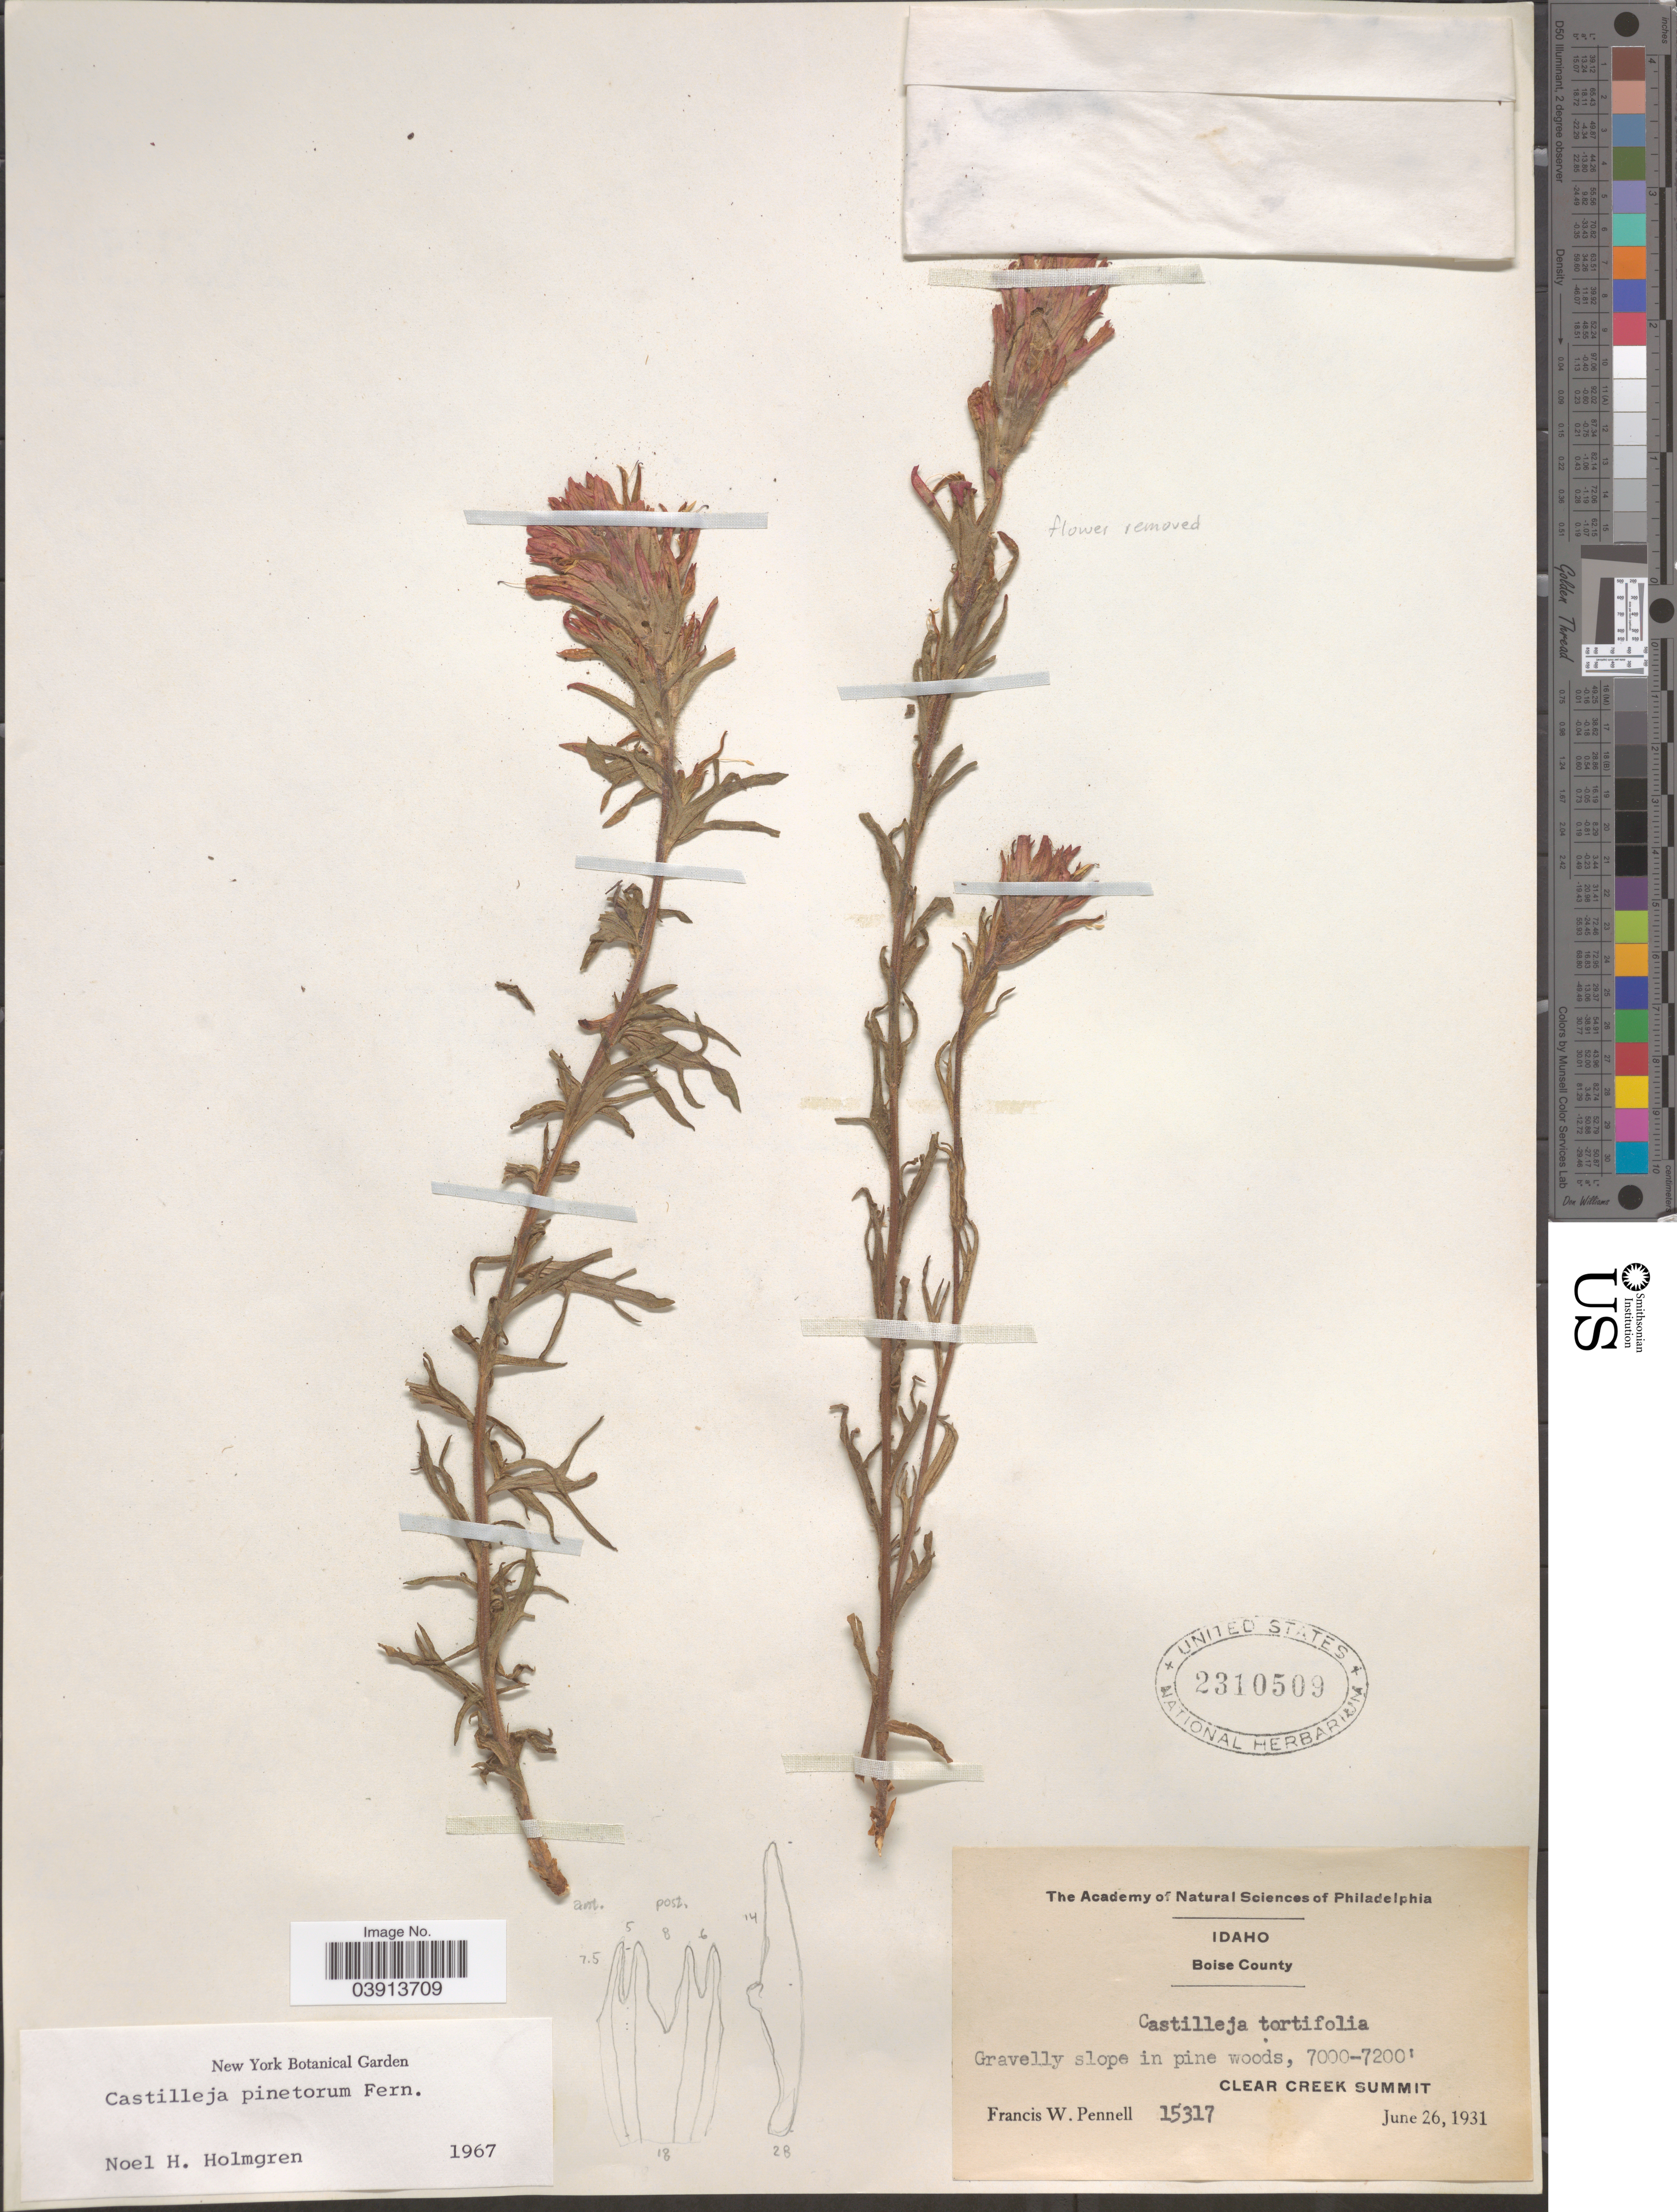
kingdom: Plantae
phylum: Tracheophyta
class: Magnoliopsida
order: Lamiales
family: Orobanchaceae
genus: Castilleja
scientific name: Castilleja pinetorum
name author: Fernald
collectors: F. W. Pennell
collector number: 15317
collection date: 1931-06-26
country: United States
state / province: Idaho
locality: Boise County. Clear Creek Summit.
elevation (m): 2134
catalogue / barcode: US 2310509